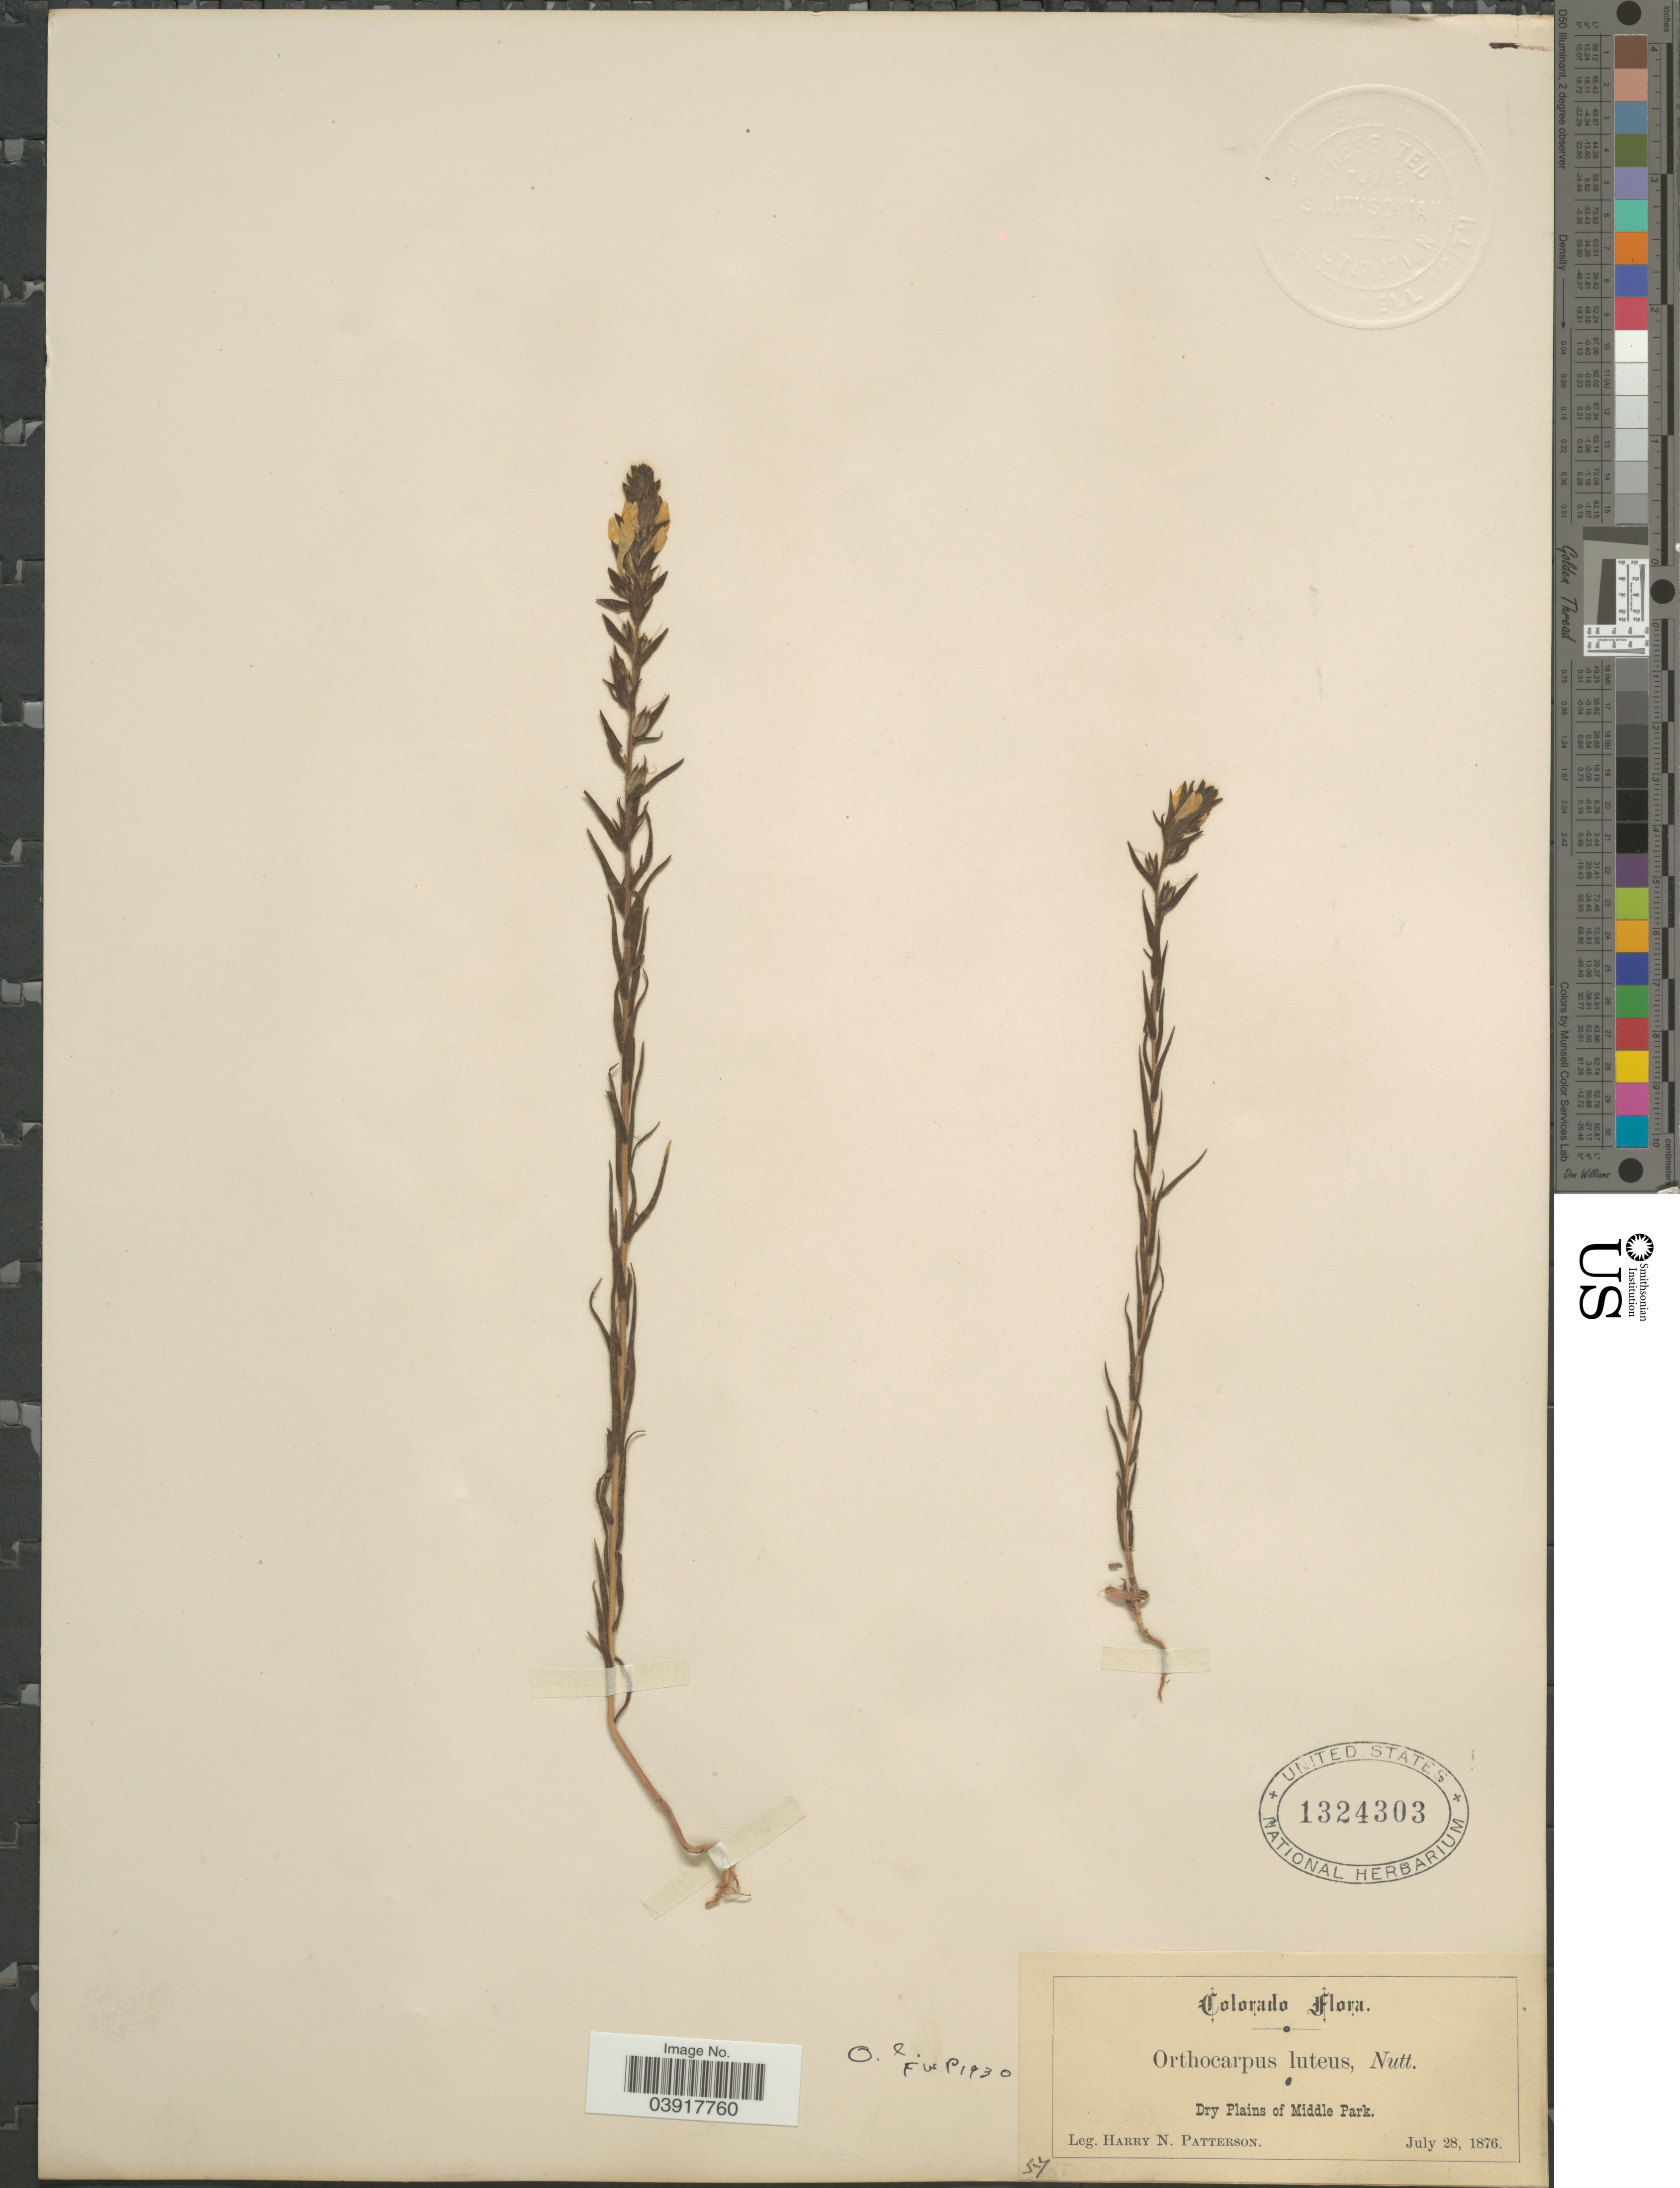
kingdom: Plantae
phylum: Tracheophyta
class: Magnoliopsida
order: Lamiales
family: Orobanchaceae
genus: Orthocarpus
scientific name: Orthocarpus luteus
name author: Nutt.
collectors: H. N. Patterson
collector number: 57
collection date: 1876-07-28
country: United States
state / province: Colorado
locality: Dry Plains of Middle Park.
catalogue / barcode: US 1324303